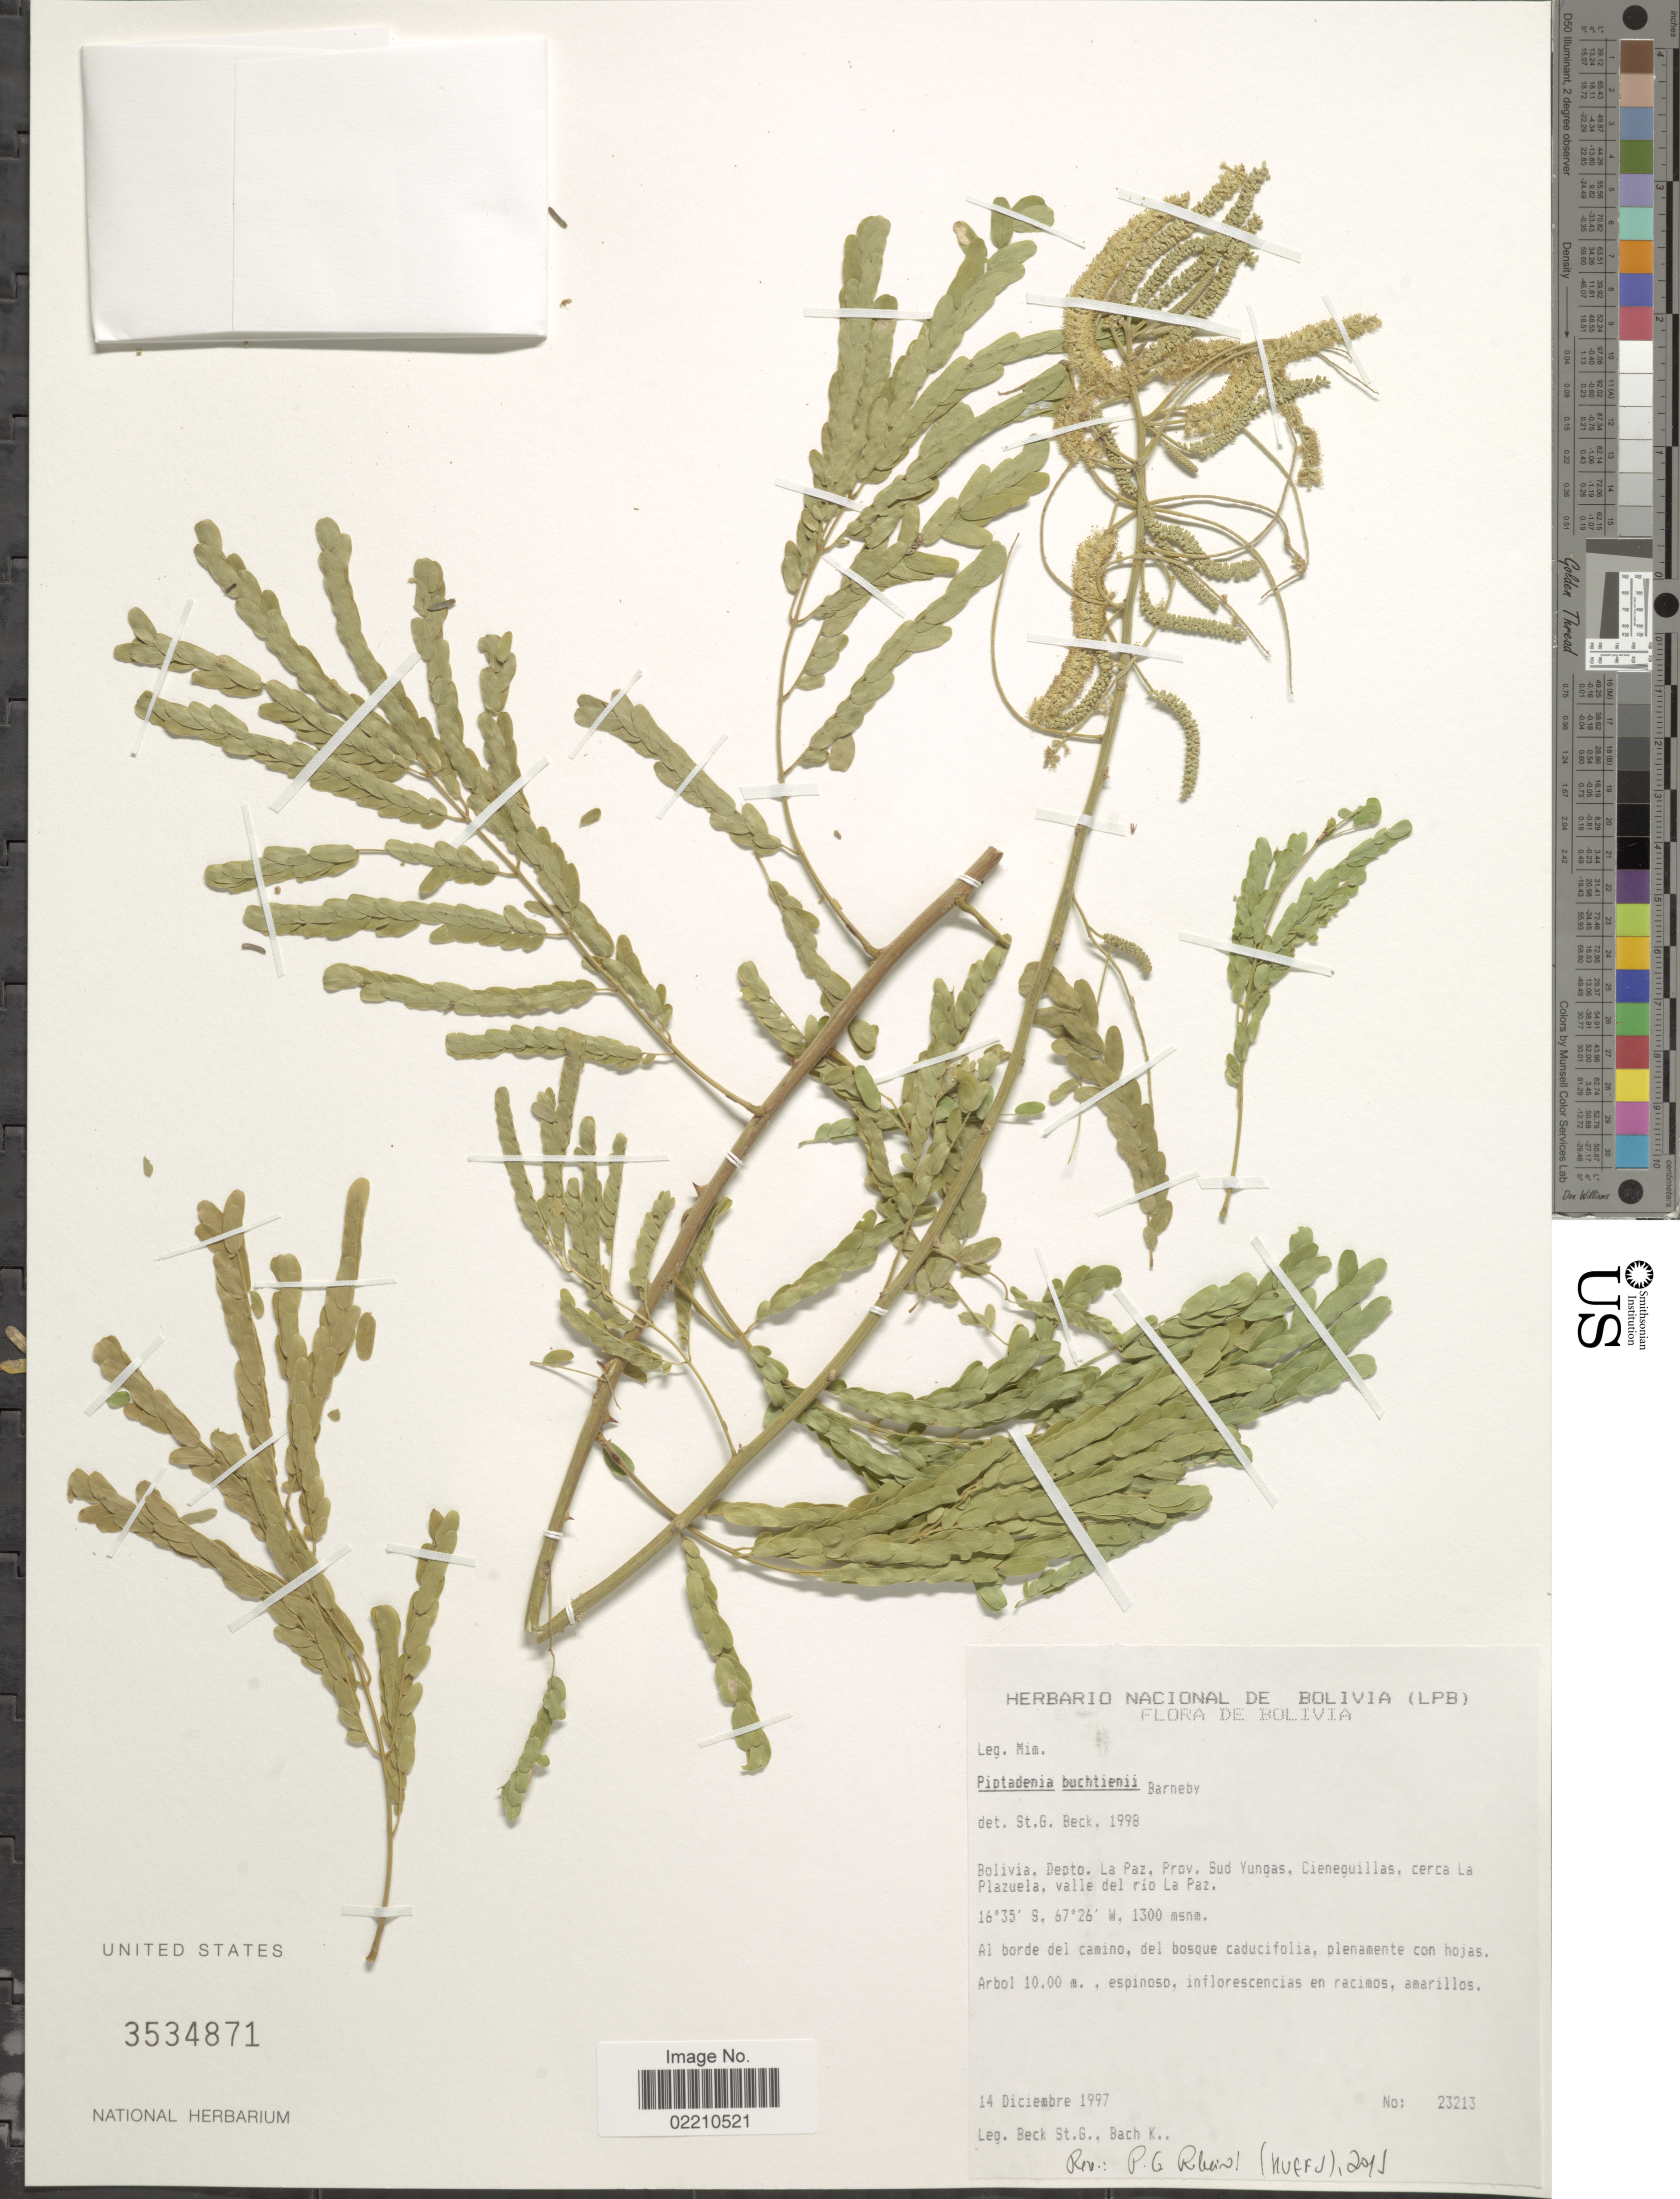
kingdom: Plantae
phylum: Tracheophyta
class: Magnoliopsida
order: Fabales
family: Fabaceae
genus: Piptadenia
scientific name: Piptadenia buchtienii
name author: Barneby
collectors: S. G. Beck & K. Bach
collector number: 23213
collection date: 1997-12-14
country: Bolivia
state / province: La Paz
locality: Bolivia, Depto. La Paz, Prov. Sud Yungas, Cieneguillas, cerca La Plazuela, valle del rio La Paz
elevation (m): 1300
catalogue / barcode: US 3534871